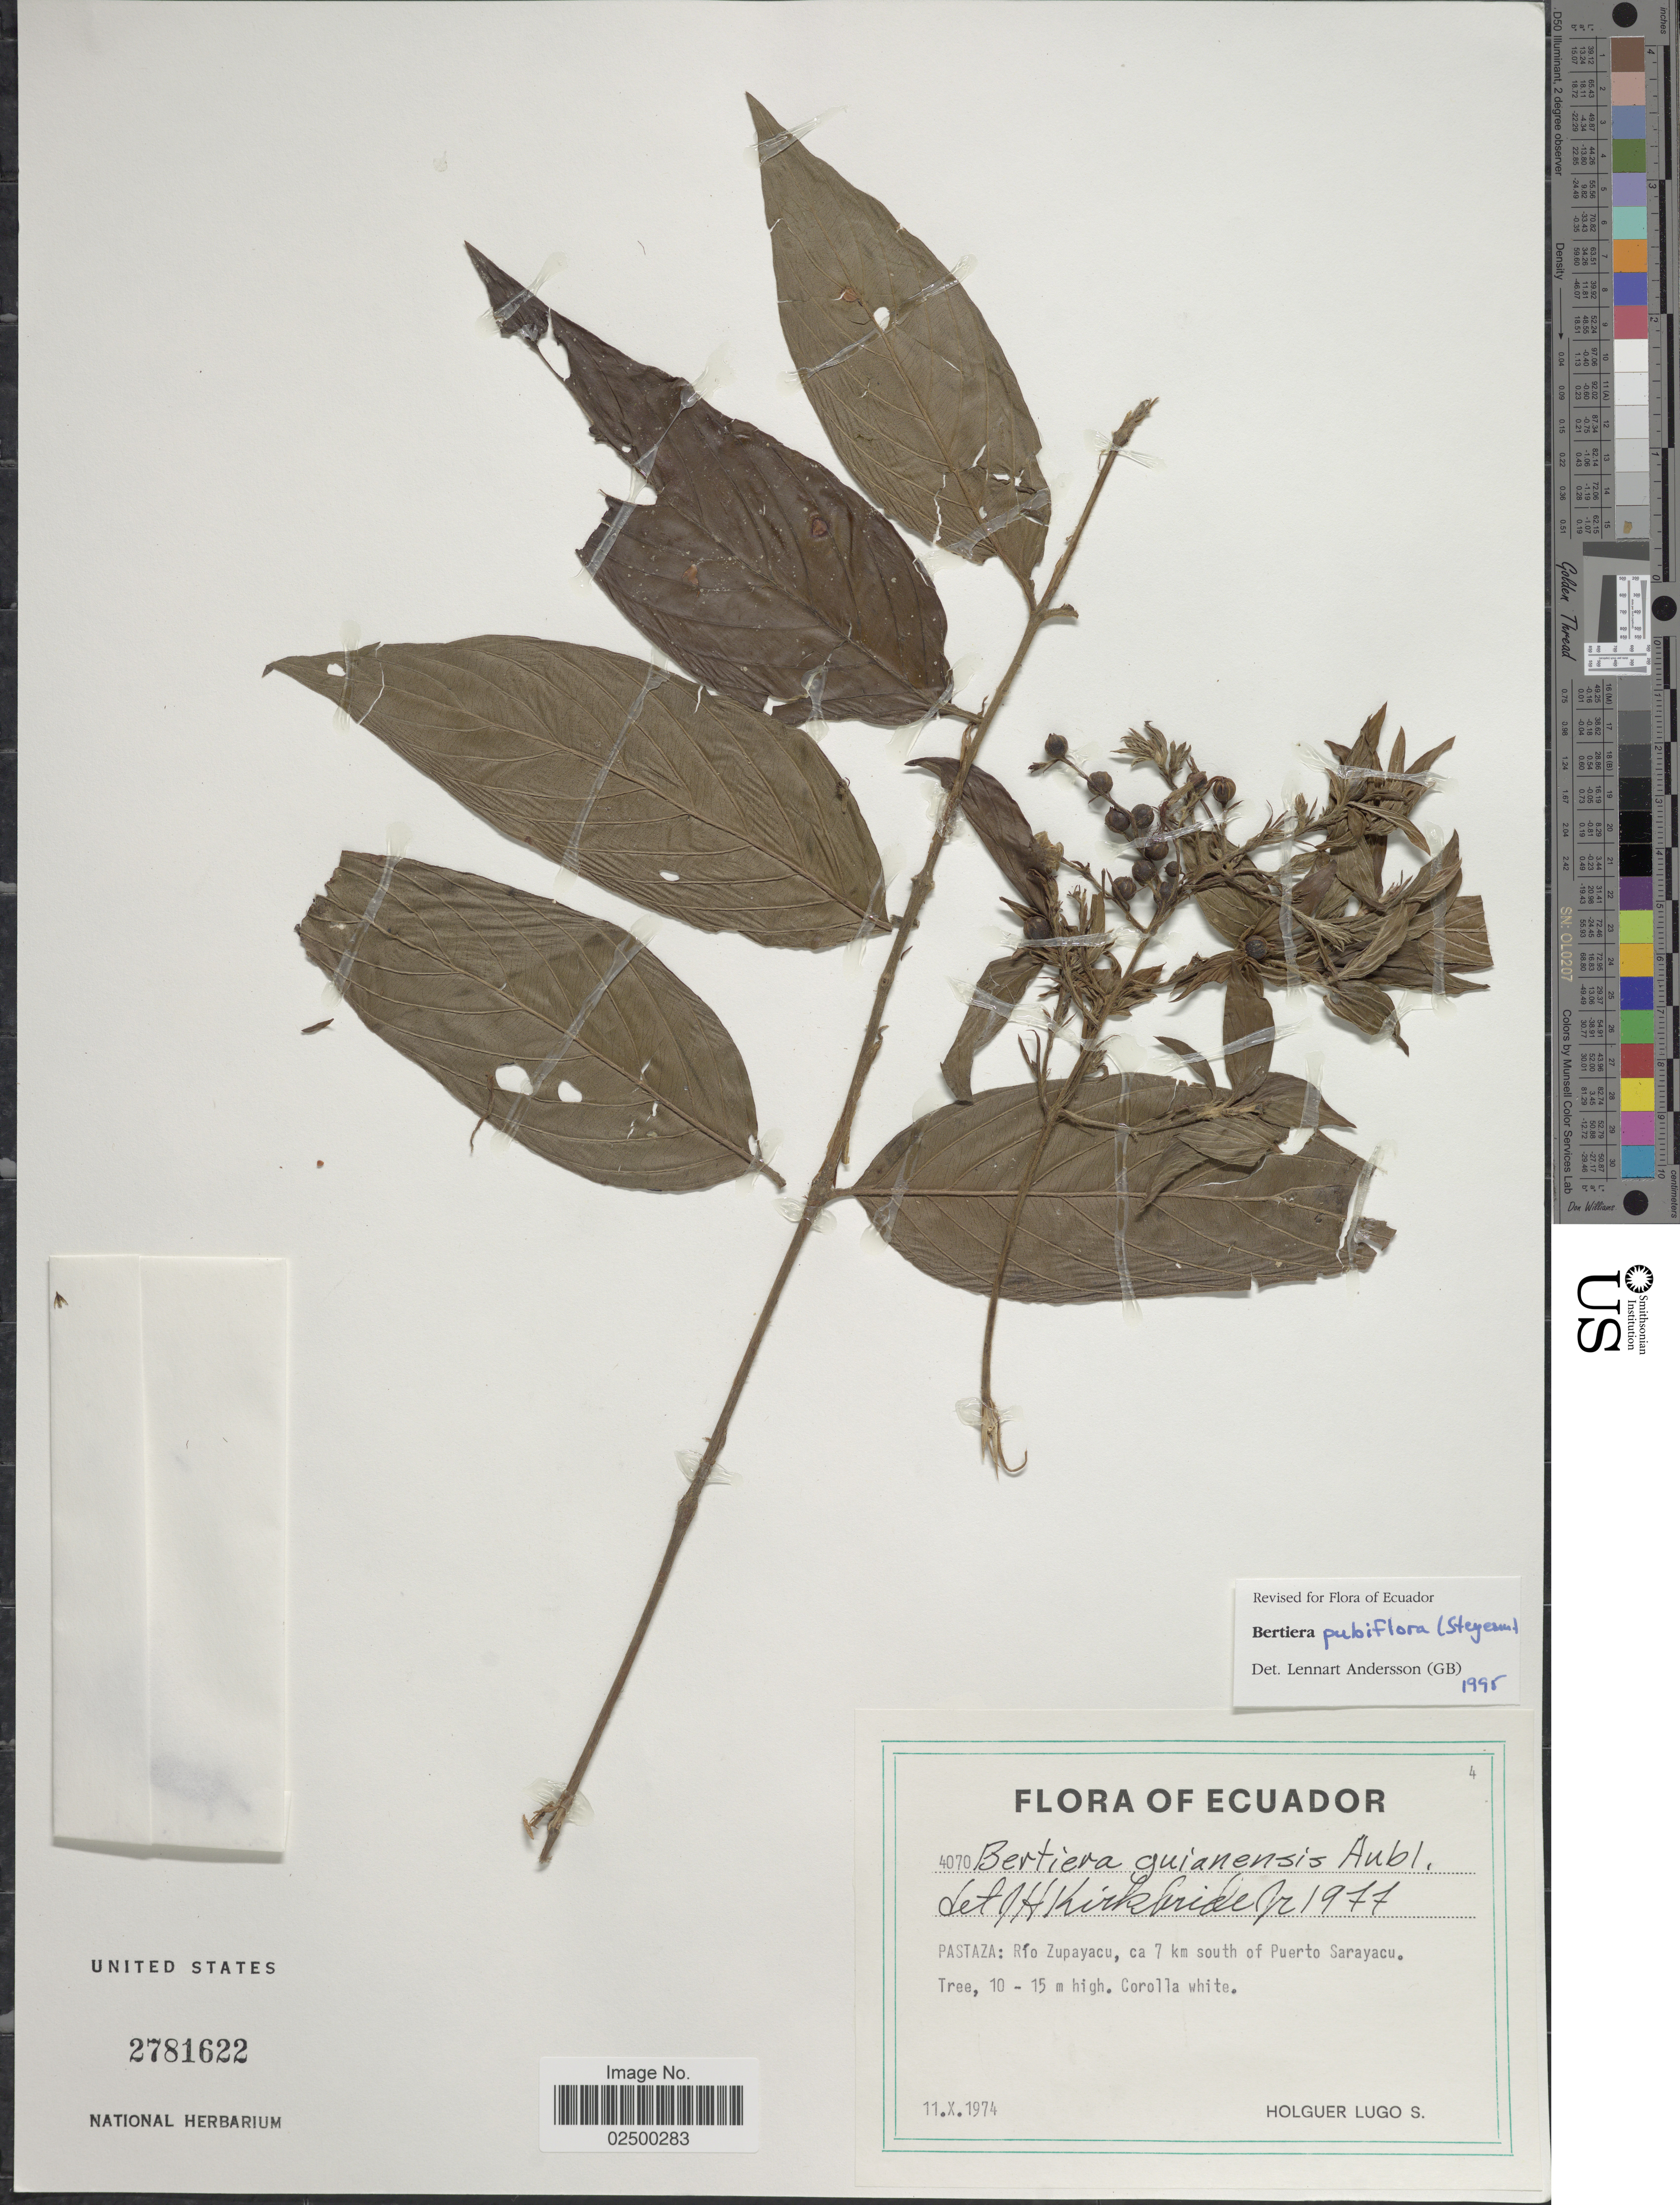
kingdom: Plantae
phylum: Tracheophyta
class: Magnoliopsida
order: Gentianales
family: Rubiaceae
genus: Bertiera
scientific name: Bertiera guianensis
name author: Aubl.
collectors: H. Lugo S.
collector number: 4070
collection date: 1974-10-11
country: Ecuador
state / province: Pastaza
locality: Rio Zupayacu, ca 7 km south of Puerto Sarayacu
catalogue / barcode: US 2781622